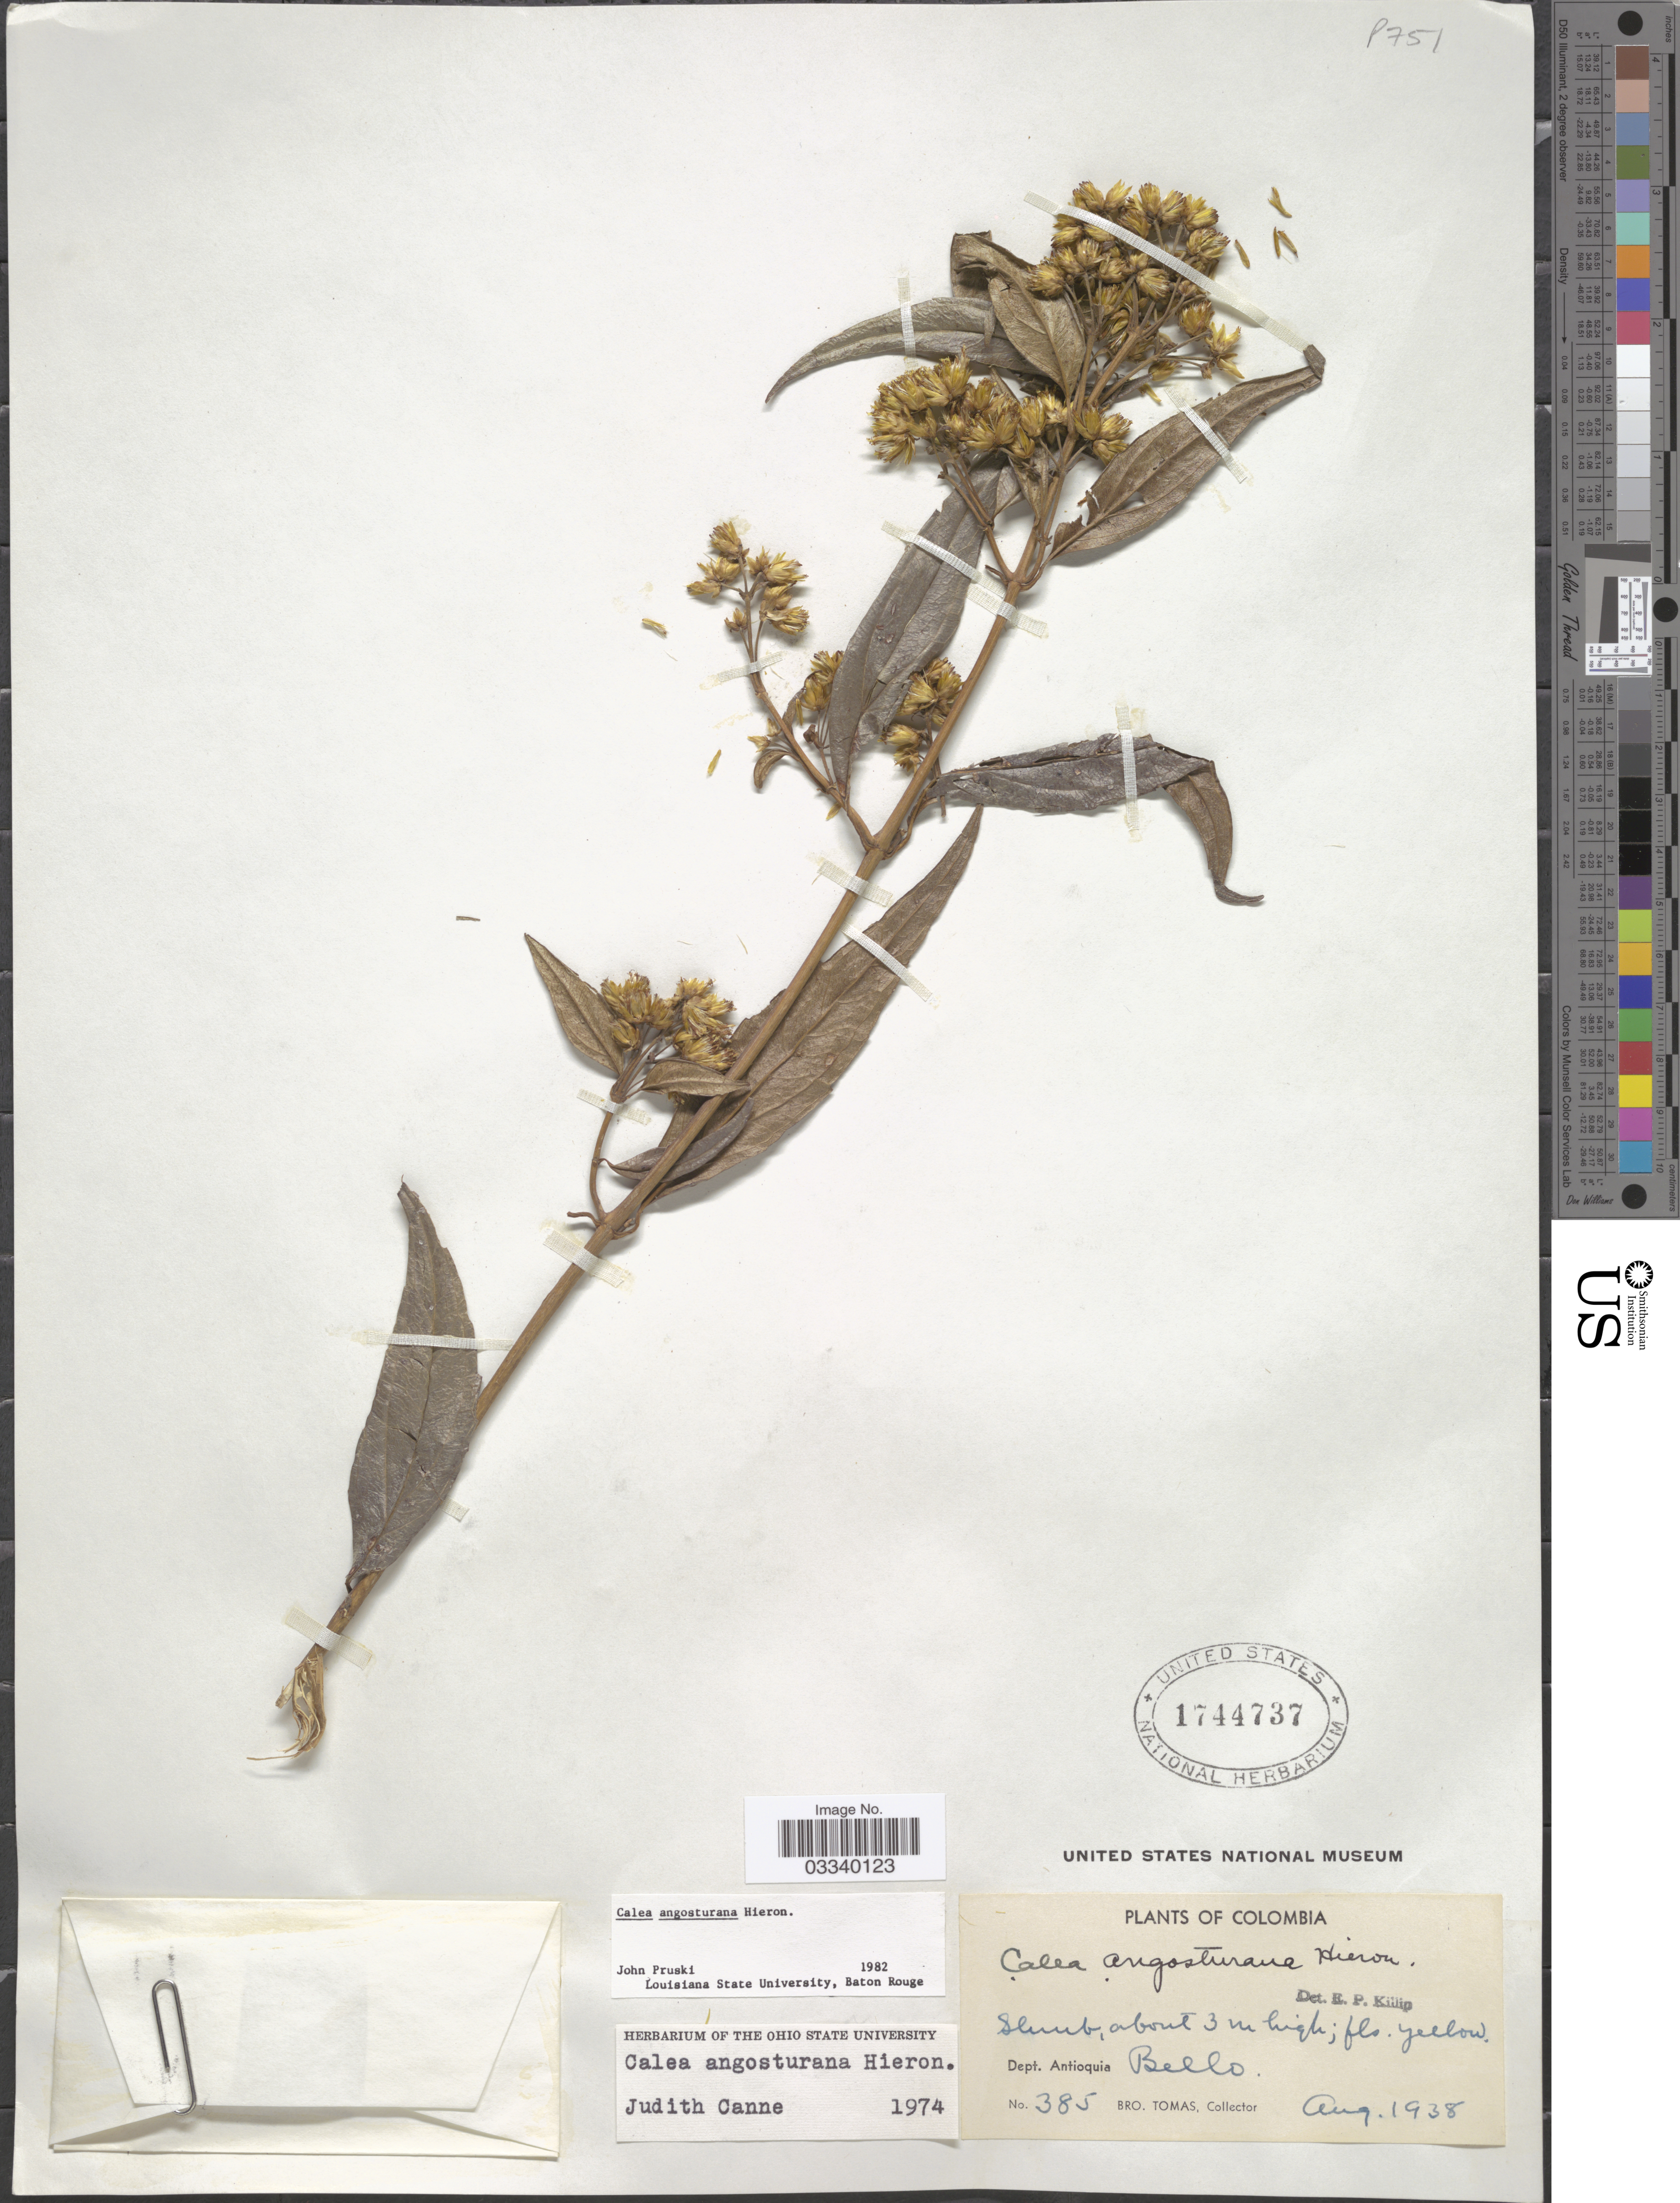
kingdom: Plantae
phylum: Tracheophyta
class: Magnoliopsida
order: Asterales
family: Asteraceae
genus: Calea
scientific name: Calea angosturana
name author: Hieron.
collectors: B. Tomas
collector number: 385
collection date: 1938-08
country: Colombia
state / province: Antioquia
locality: Dept. Antioquia, Bello.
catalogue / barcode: US 1744737